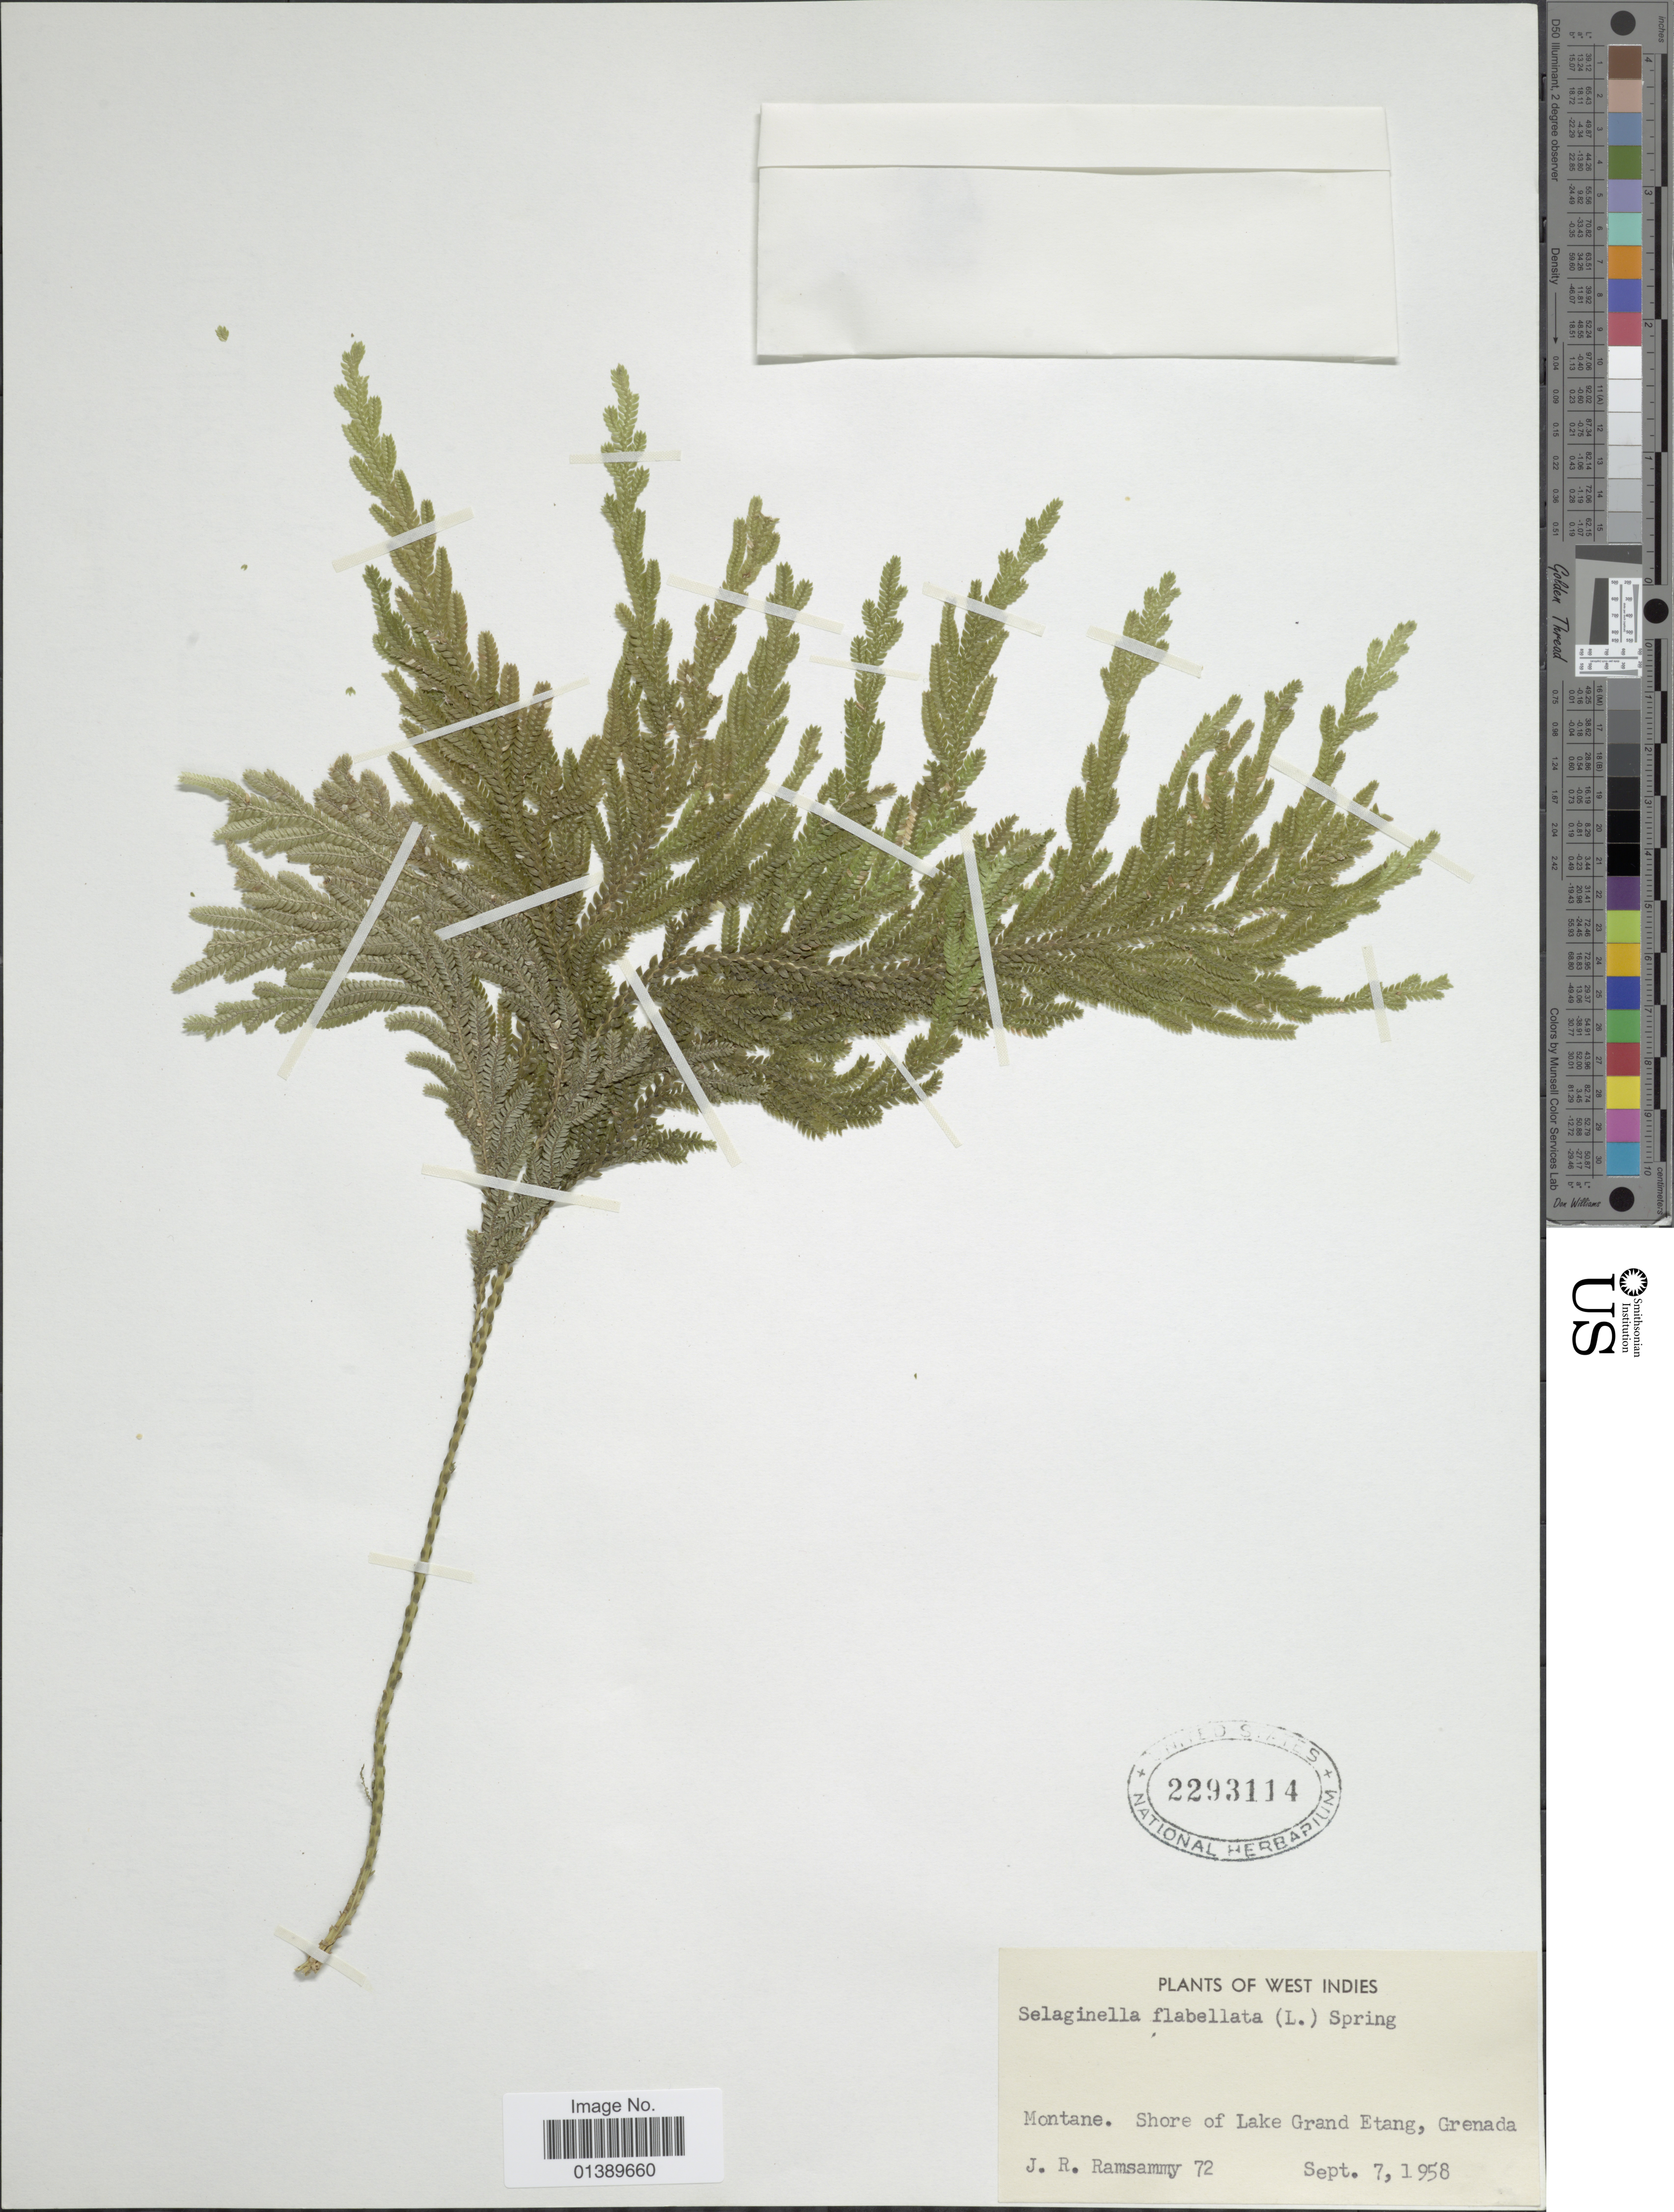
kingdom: Plantae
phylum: Tracheophyta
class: Lycopodiopsida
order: Selaginellales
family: Selaginellaceae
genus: Selaginella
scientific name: Selaginella flabellata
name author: L.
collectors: J. Ramsammy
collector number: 72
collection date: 1958-09-07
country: Grenada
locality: West indies, Shore of Lake Grand Etang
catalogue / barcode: US 2293114